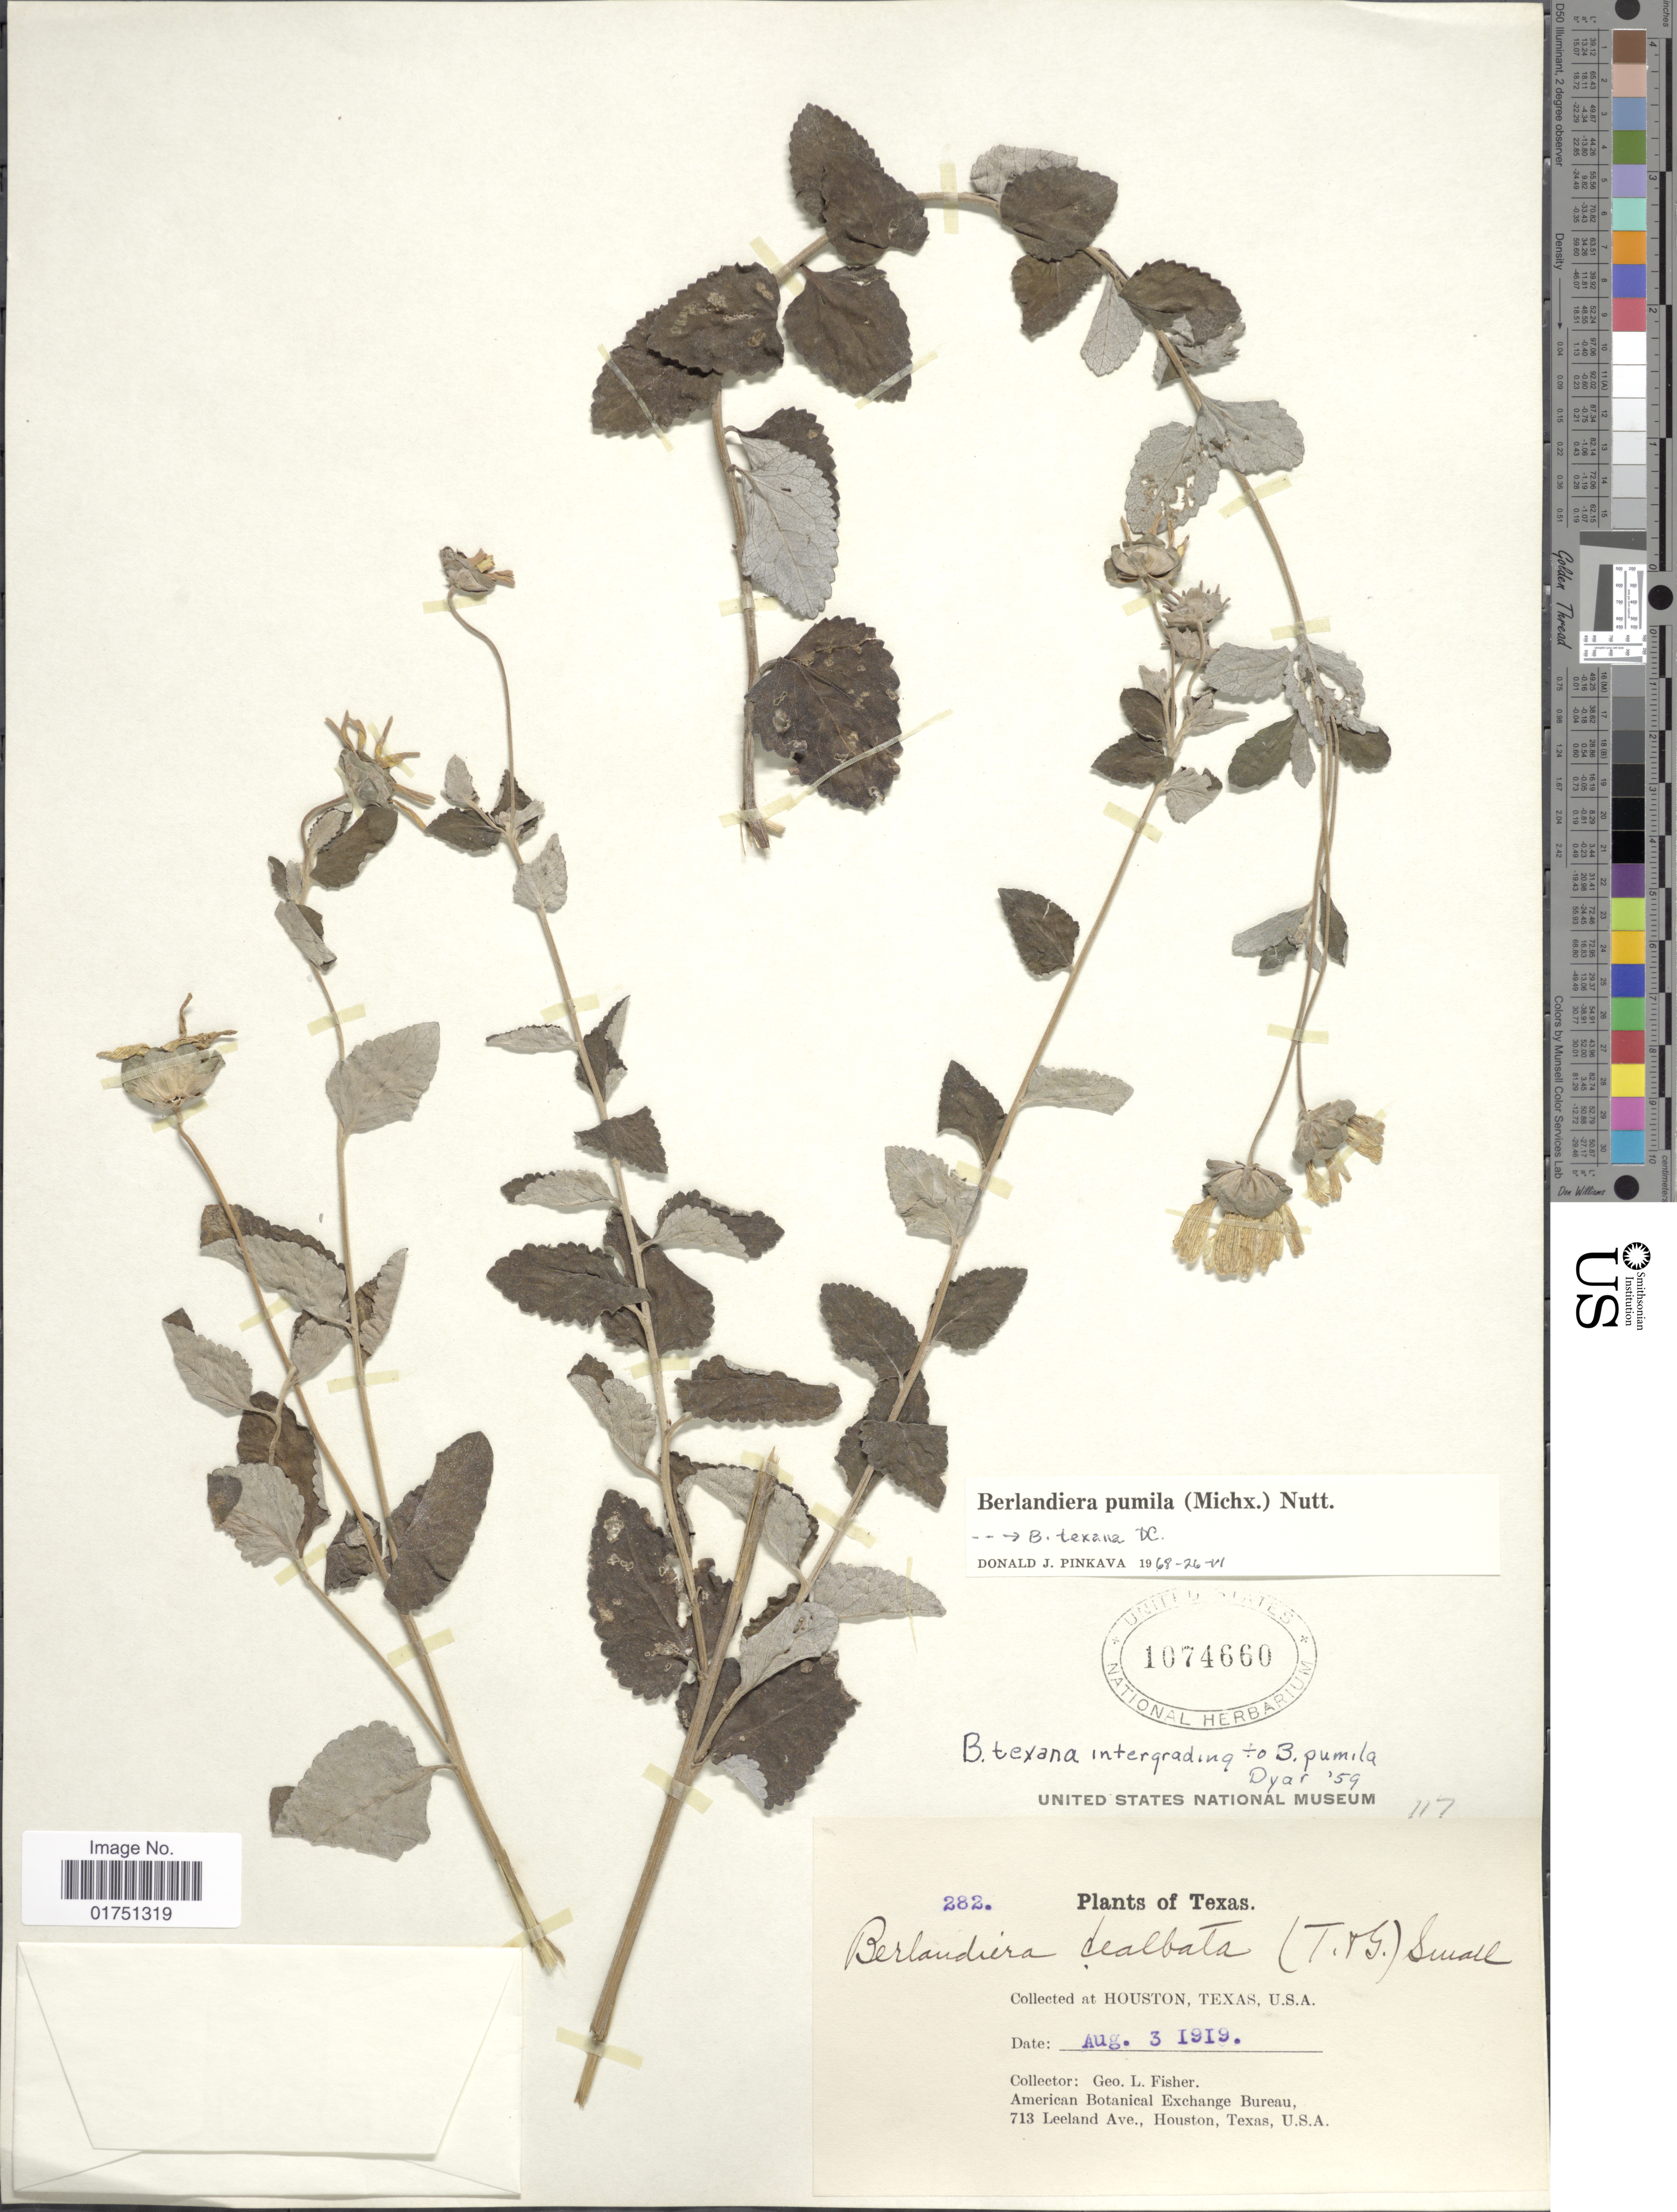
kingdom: Plantae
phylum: Tracheophyta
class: Magnoliopsida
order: Asterales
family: Asteraceae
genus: Berlandiera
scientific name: Berlandiera pumila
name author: (Michx.) Nutt.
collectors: G. L. Fisher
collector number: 282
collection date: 1919-08-03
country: United States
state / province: Texas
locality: Houston, Texas, U.S.A.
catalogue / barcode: US 1074660